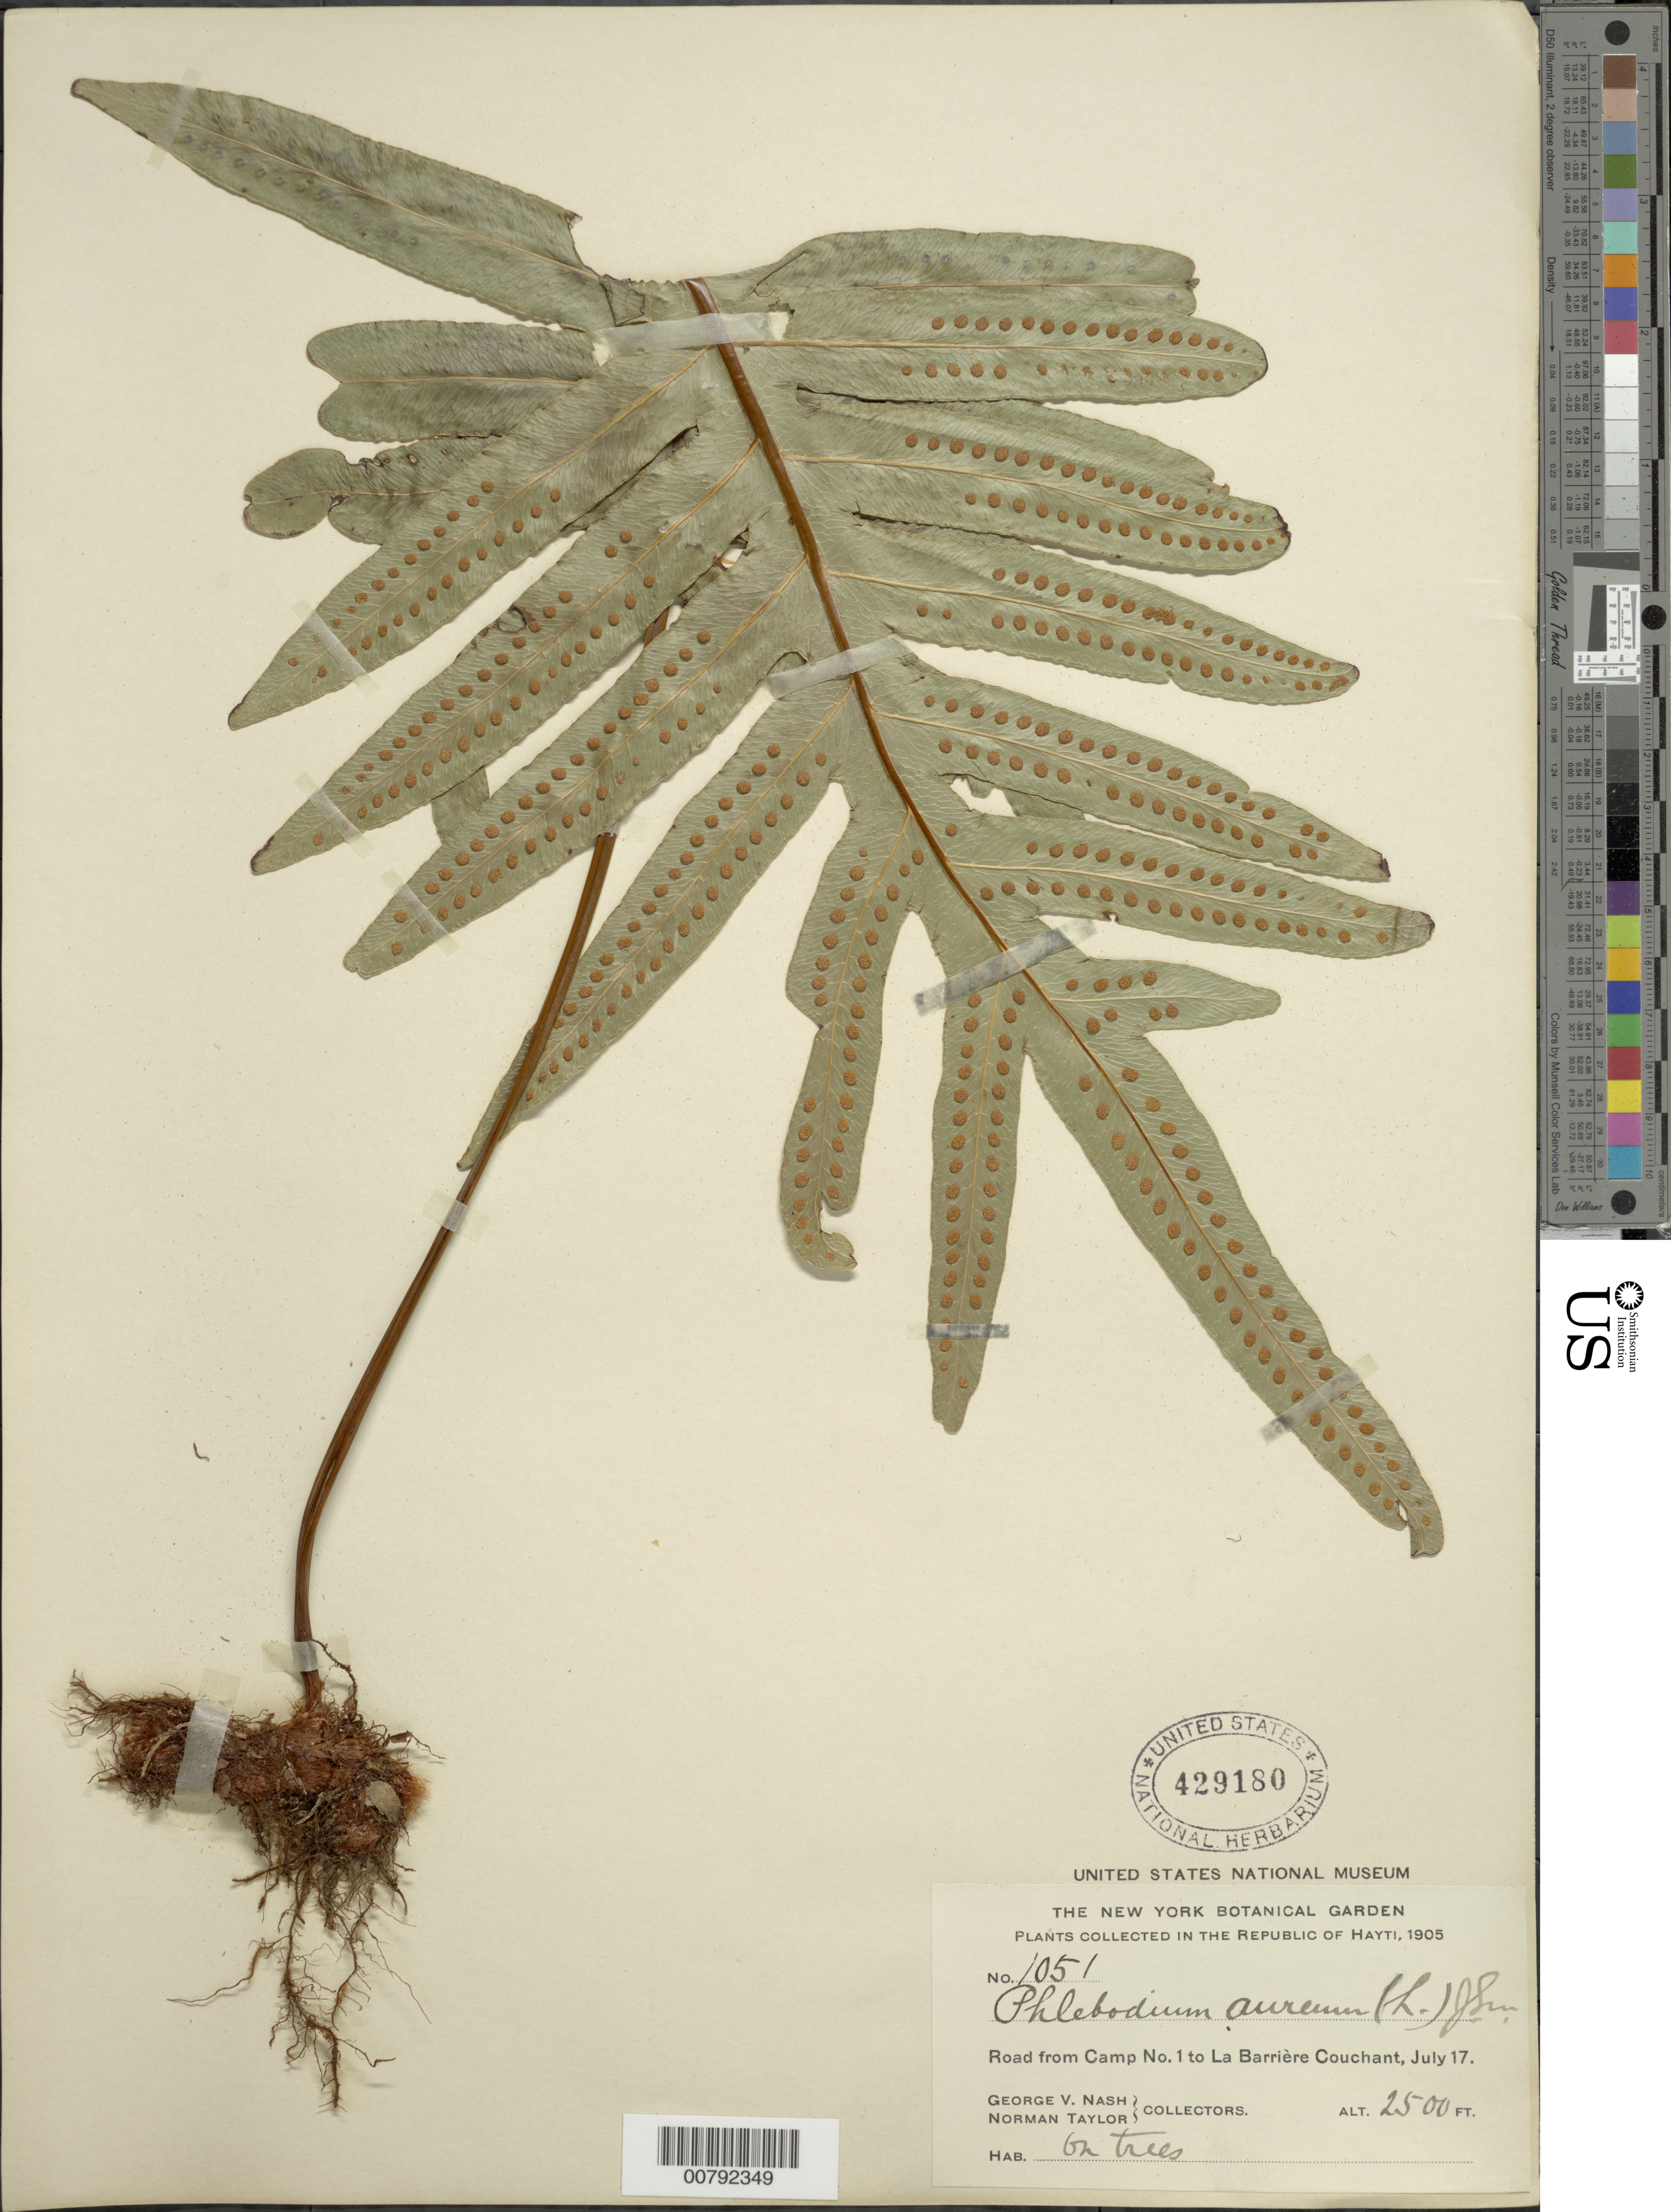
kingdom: Plantae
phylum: Tracheophyta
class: Polypodiopsida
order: Polypodiales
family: Polypodiaceae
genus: Phlebodium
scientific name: Phlebodium pseudoaureum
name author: (Cav.) Lellinger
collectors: G. V. Nash & N. Taylor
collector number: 1051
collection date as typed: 17 Jul 1905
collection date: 1905-07-17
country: Haiti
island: Hispaniola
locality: Camp No. 1 to La Barrière Couchant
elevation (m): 762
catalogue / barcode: US 429180